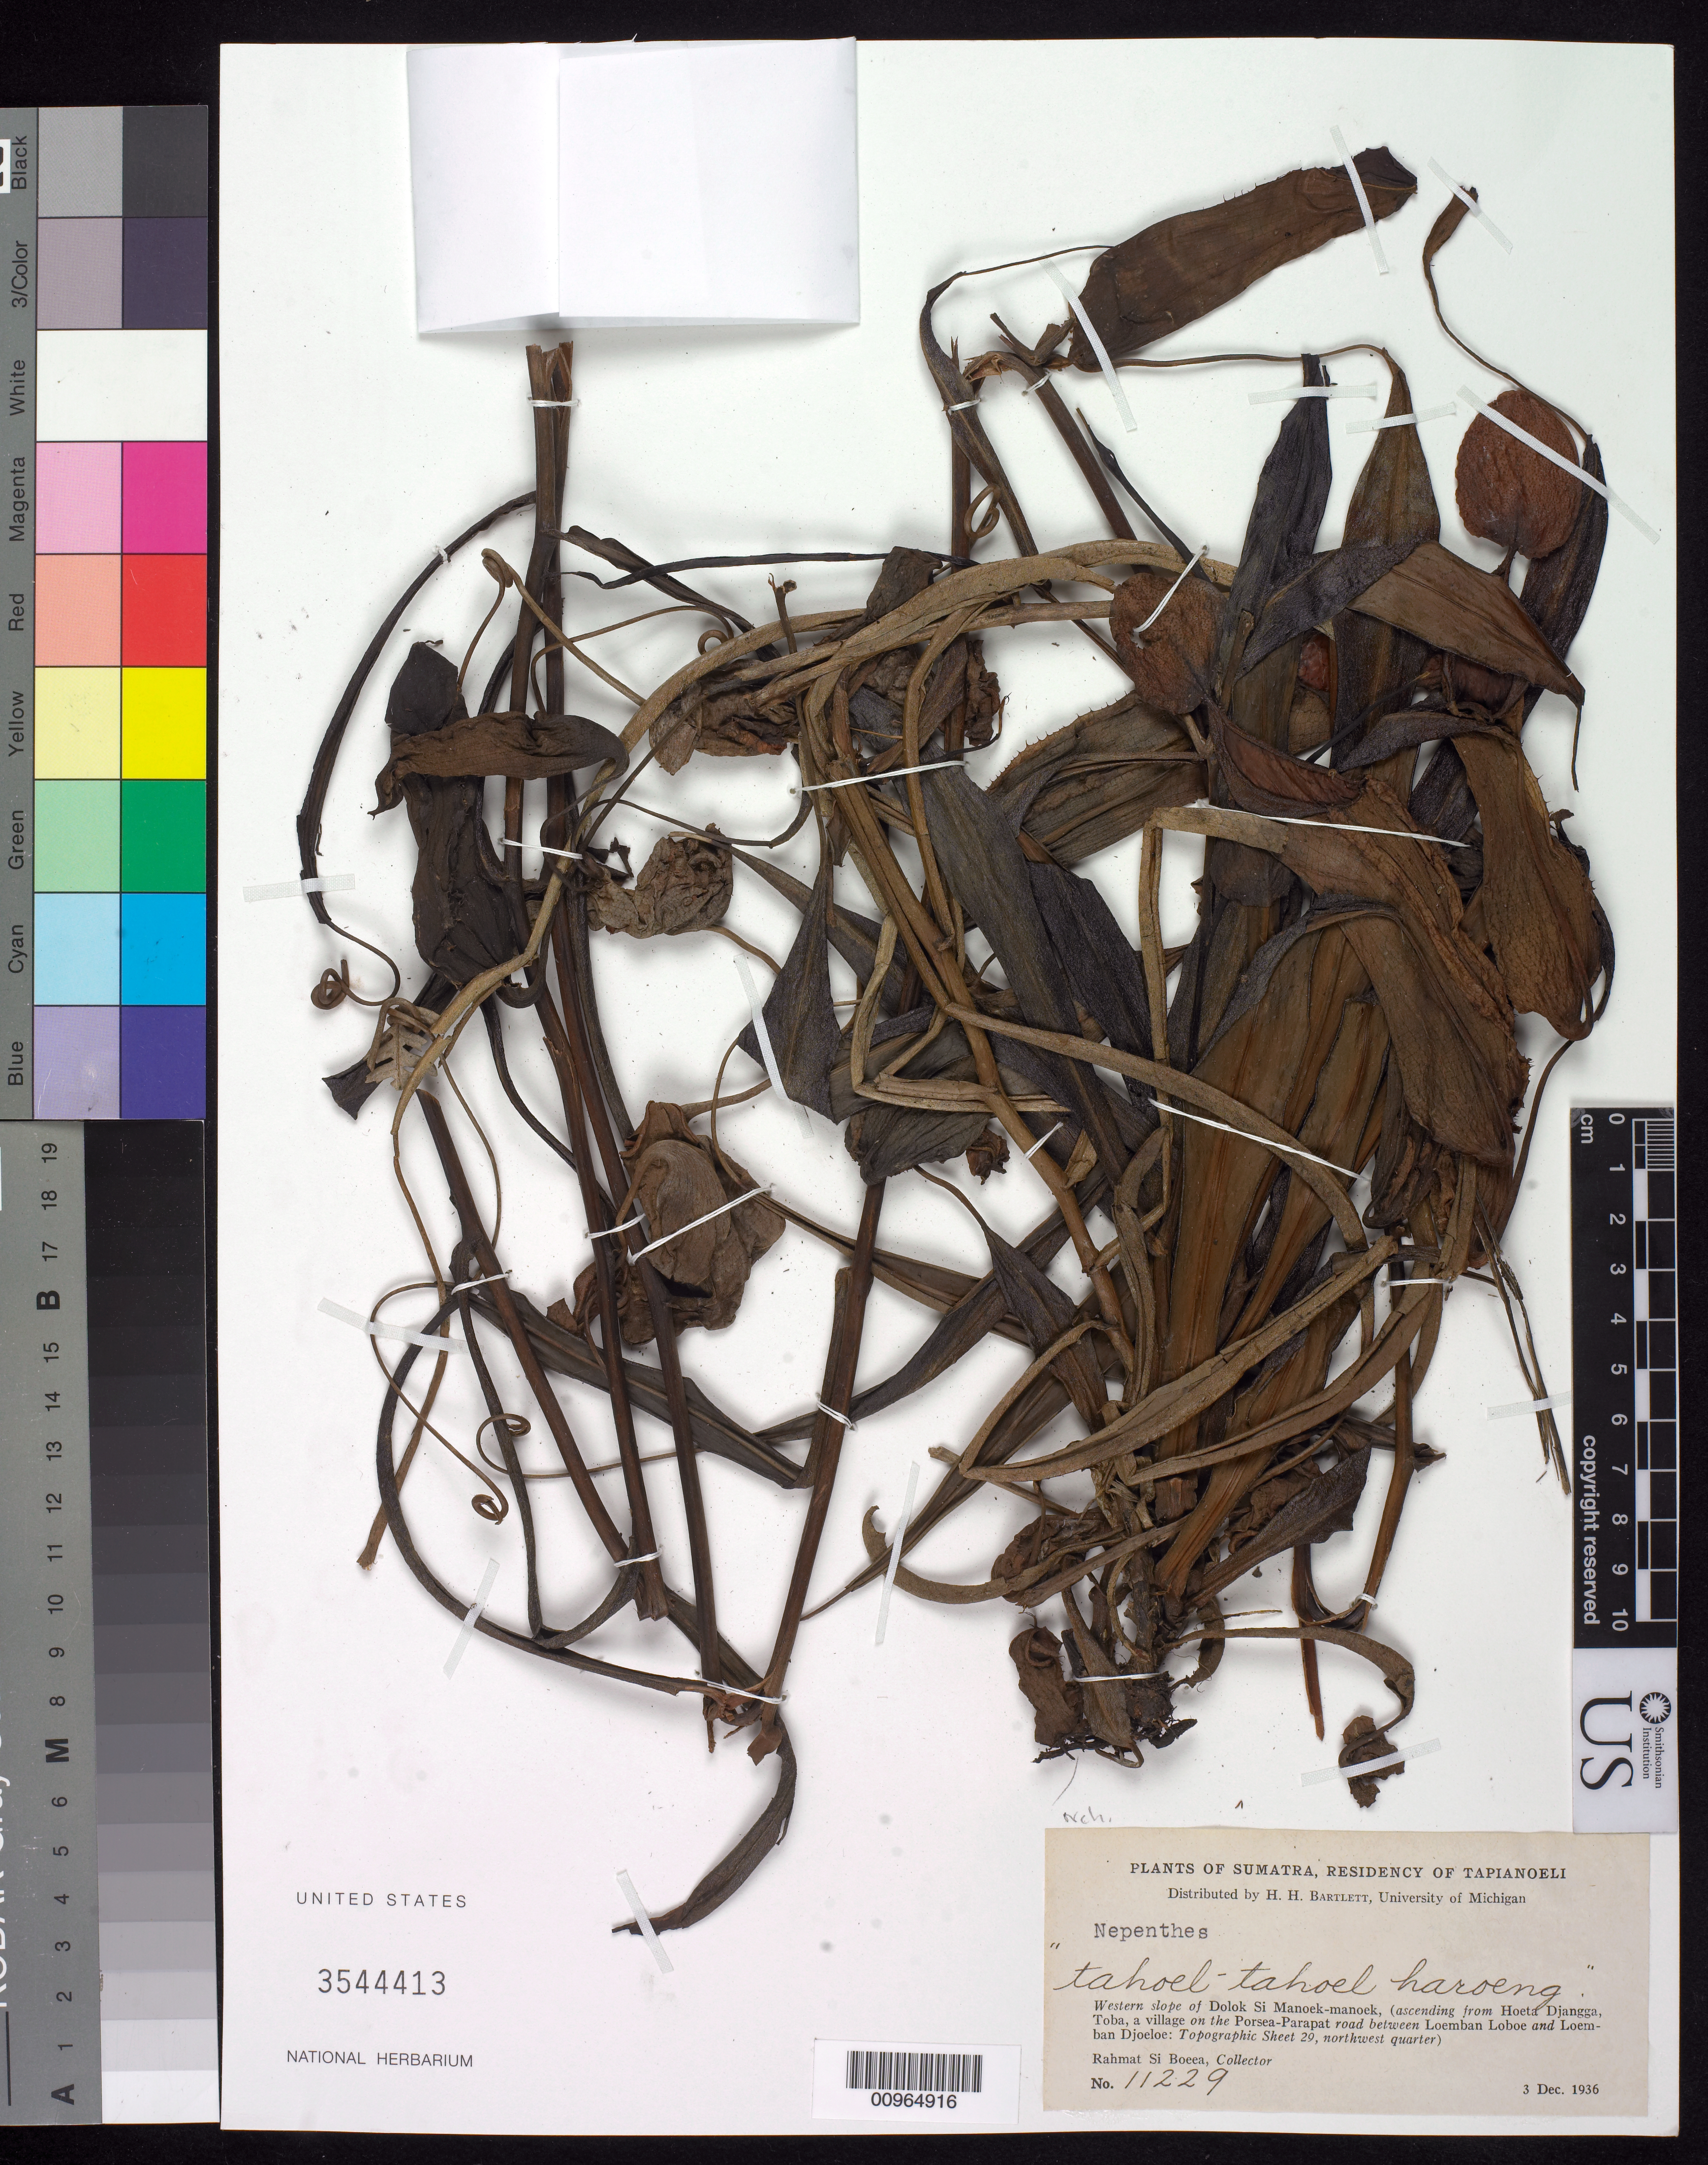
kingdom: Plantae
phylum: Tracheophyta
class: Magnoliopsida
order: Caryophyllales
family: Nepenthaceae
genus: Nepenthes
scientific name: Nepenthes sp.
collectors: Rahmat Si Boeea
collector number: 11229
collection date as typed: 03 Dec 1936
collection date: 1936-12-03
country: Indonesia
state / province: Sumatra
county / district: North Sumatra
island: Sumatra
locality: Western slope of Dolok Si Manoek-manoek, (ascending from Hoeta Djangga, Toba, a village on the Porsea-Parapat road between Loemban Loboe and Loemban Djoeloe: Topographic Sheet 29, northwest quarter)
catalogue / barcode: US 3544413